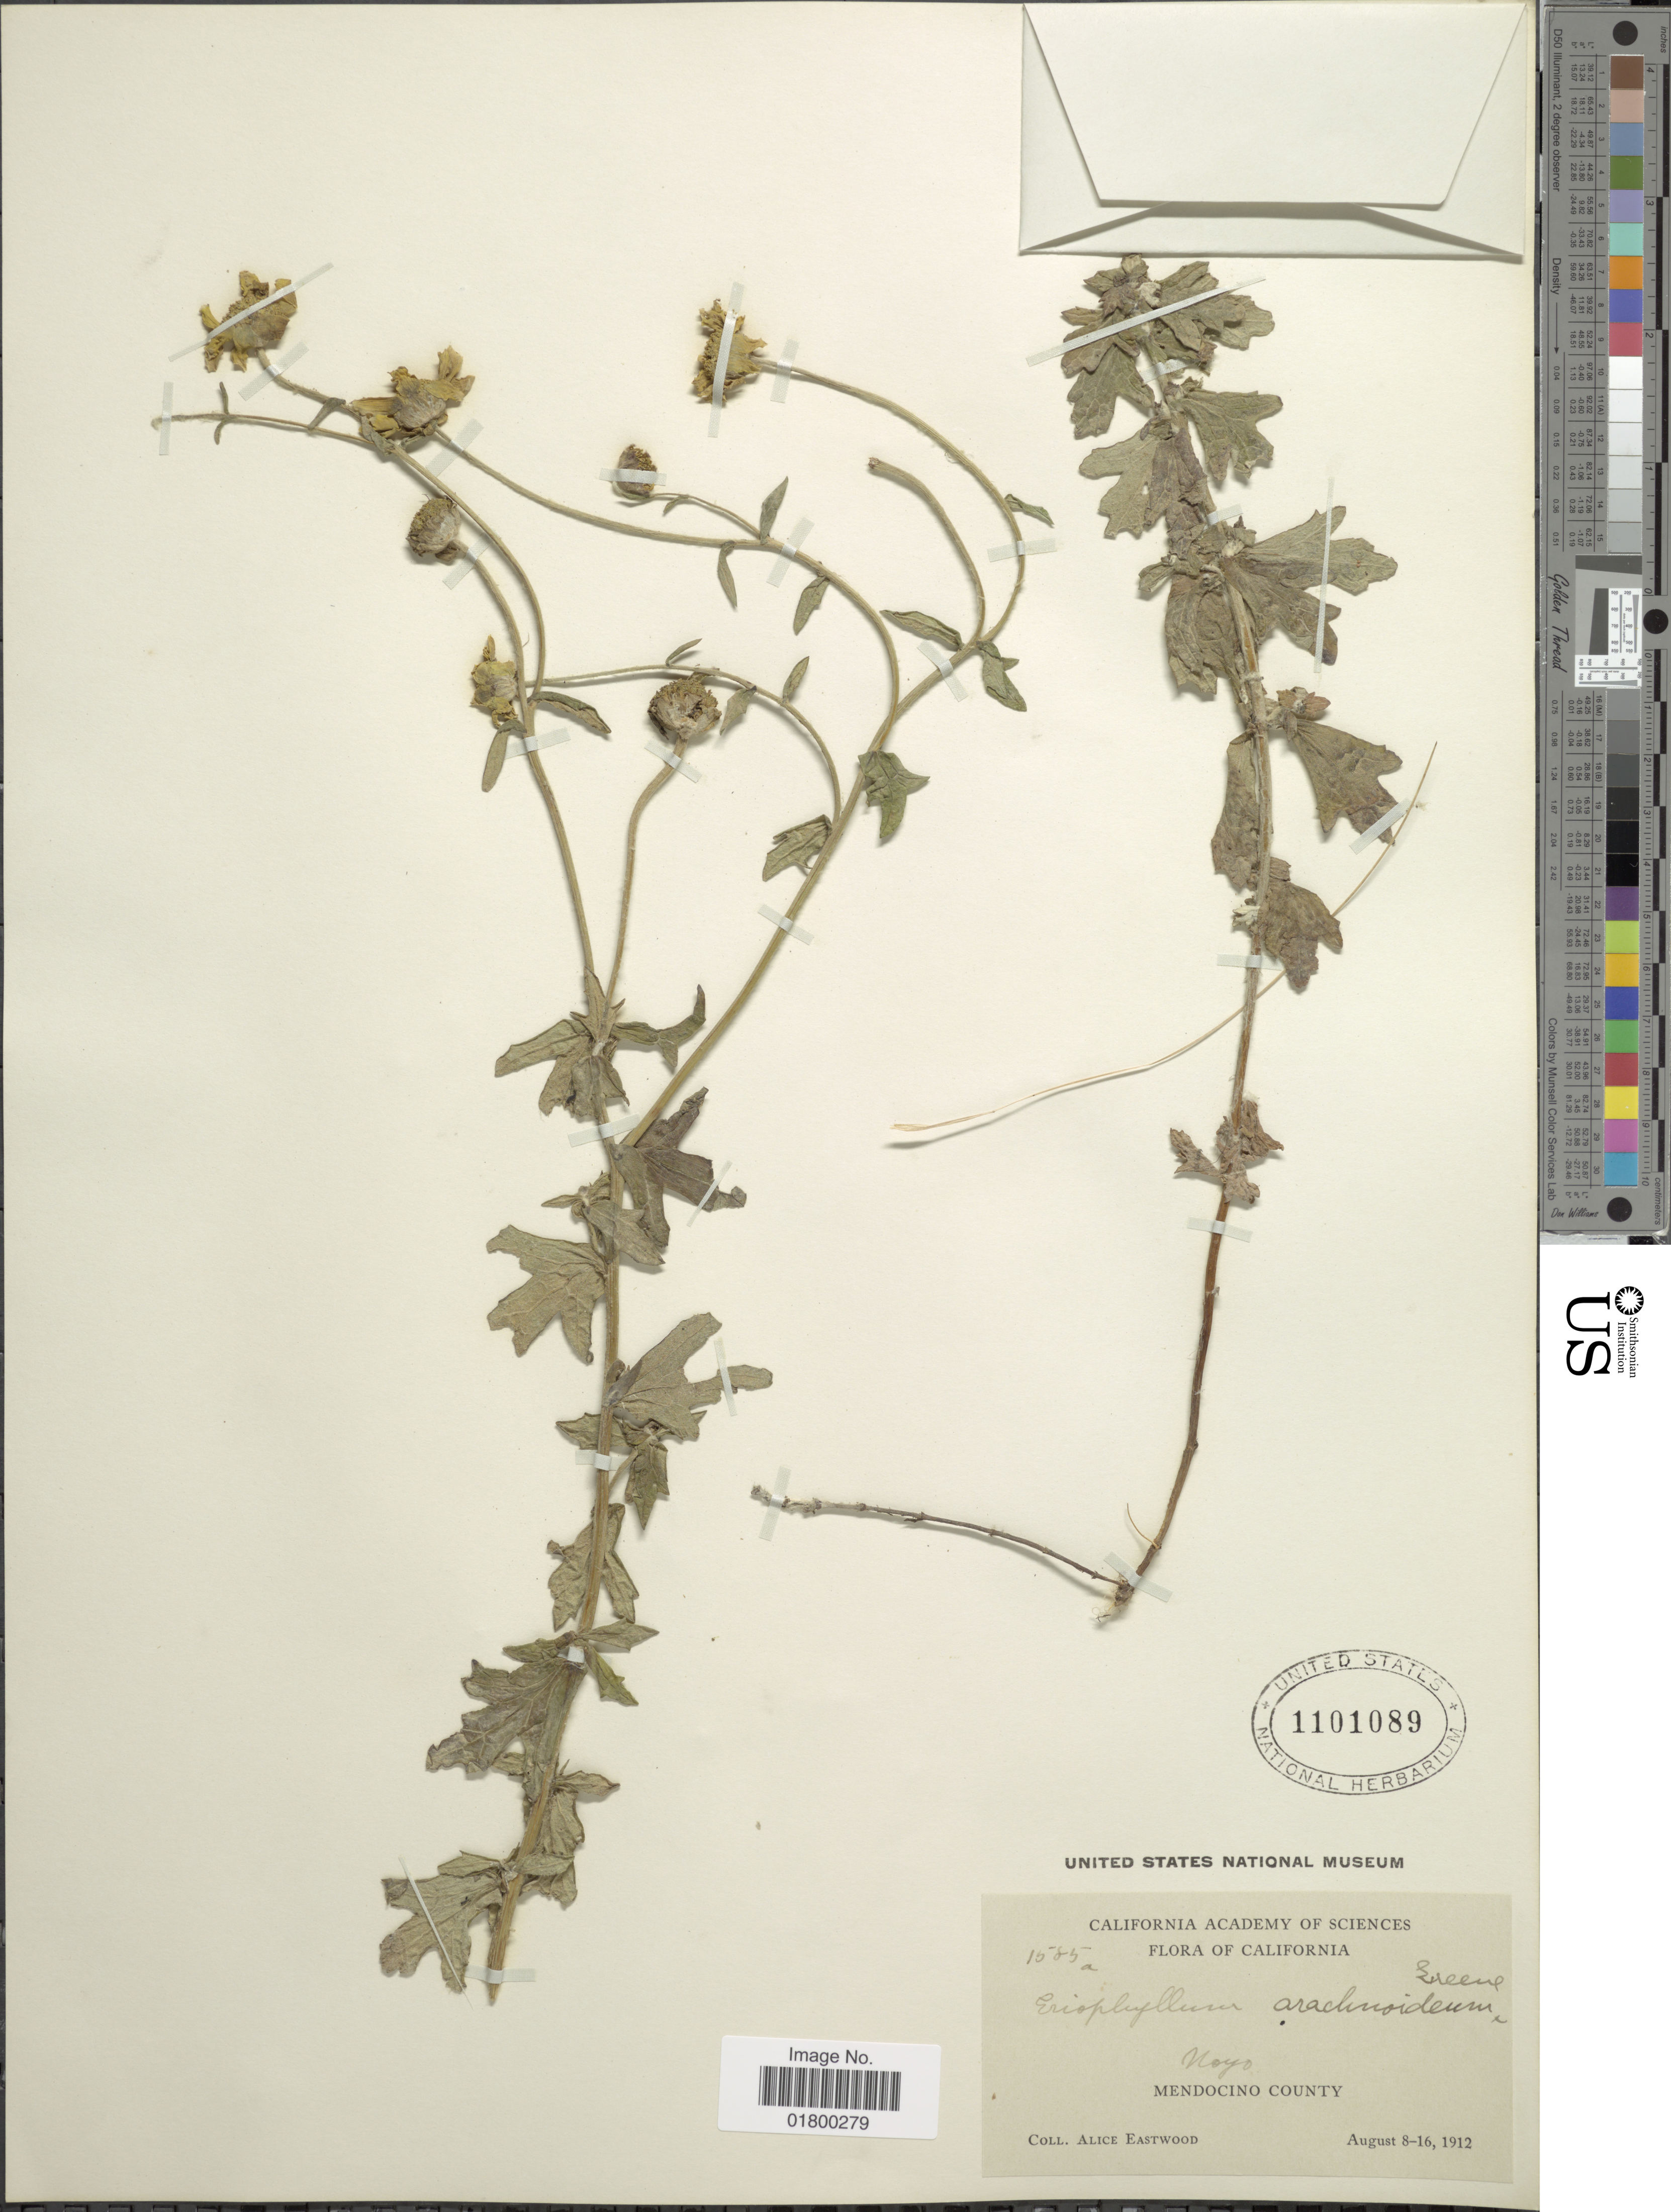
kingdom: Plantae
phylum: Tracheophyta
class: Magnoliopsida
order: Asterales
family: Asteraceae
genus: Eriophyllum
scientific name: Eriophyllum lanatum var. arachnoideum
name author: (Fisch. & Avé-Lall.) Jeps.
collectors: A. Eastwood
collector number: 1585a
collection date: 1912-08-08/1912-08-16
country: United States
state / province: California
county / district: Mendocino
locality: Noyo, Mendocino County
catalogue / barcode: US 1101089